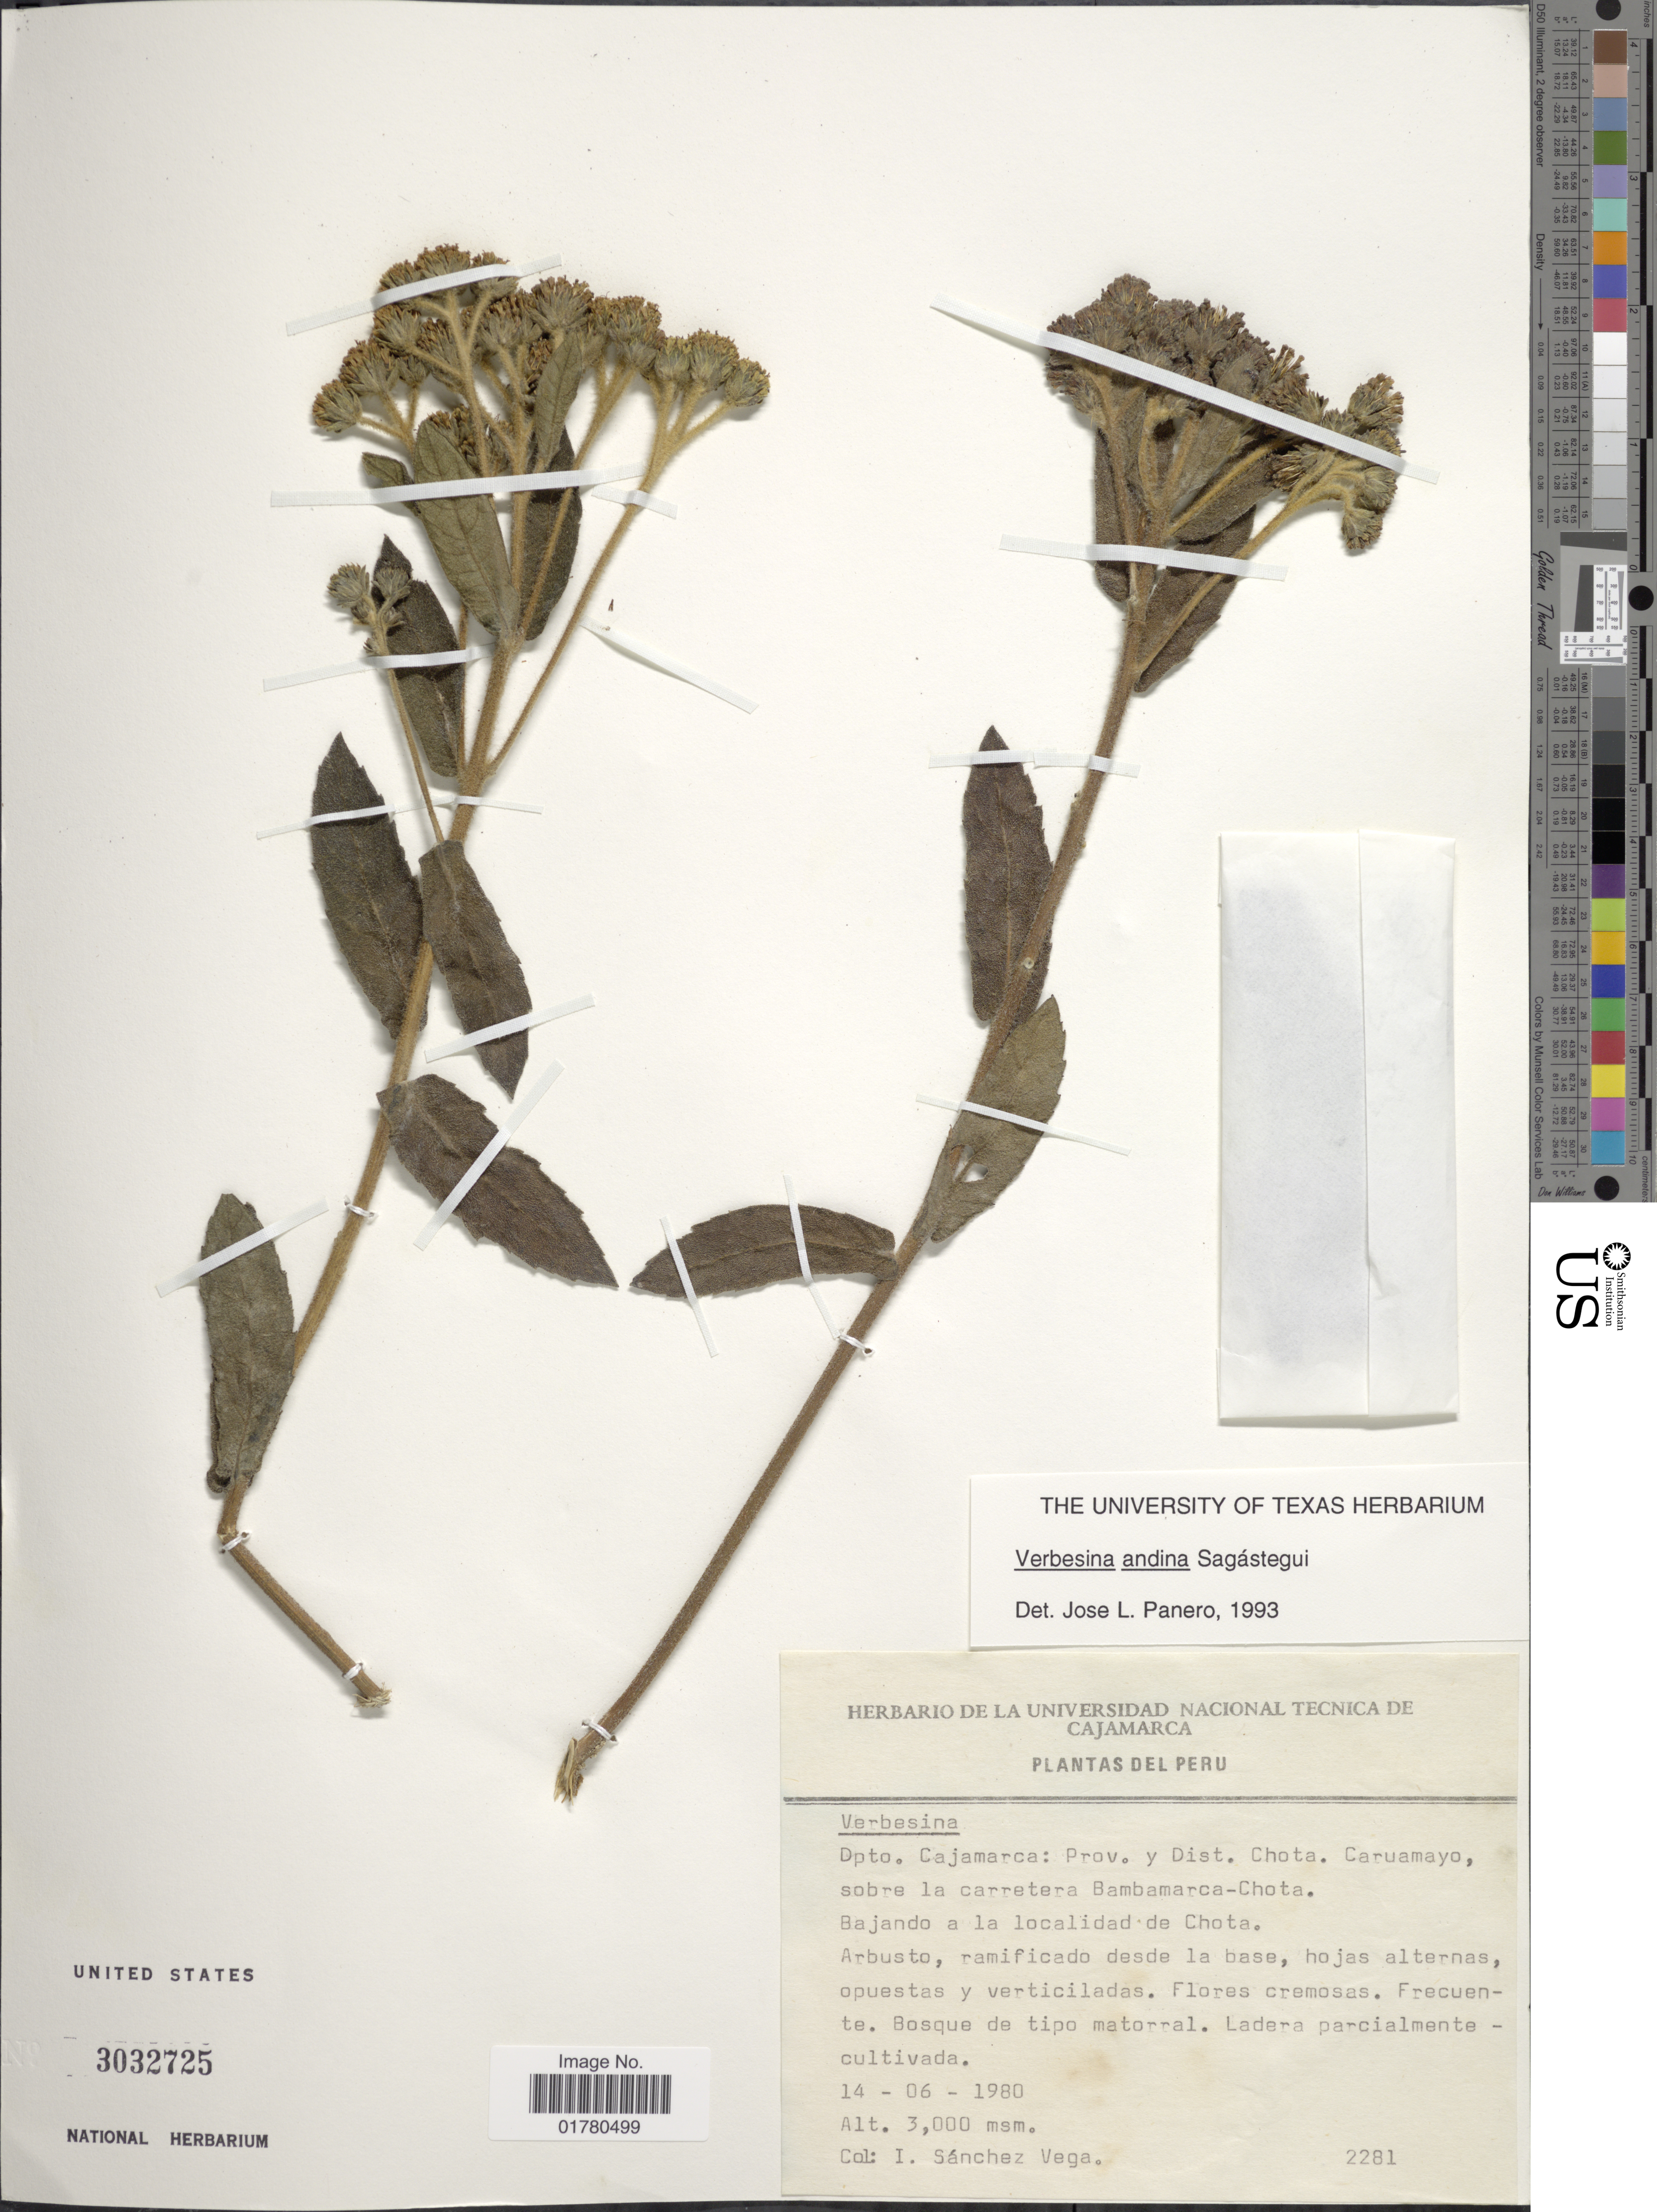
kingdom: Plantae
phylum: Tracheophyta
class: Magnoliopsida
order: Asterales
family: Asteraceae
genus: Verbesina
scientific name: Verbesina andina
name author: Sagást.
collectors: I. Sánchez Vega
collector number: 2281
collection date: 1980-06-14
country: Peru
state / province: Cajamarca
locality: Prov. y Dist. Chota. Caruamayo, sobre la carretera Bambamarca-Chota. Bajando a la localidad de Chota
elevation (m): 3000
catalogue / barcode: US 3032725